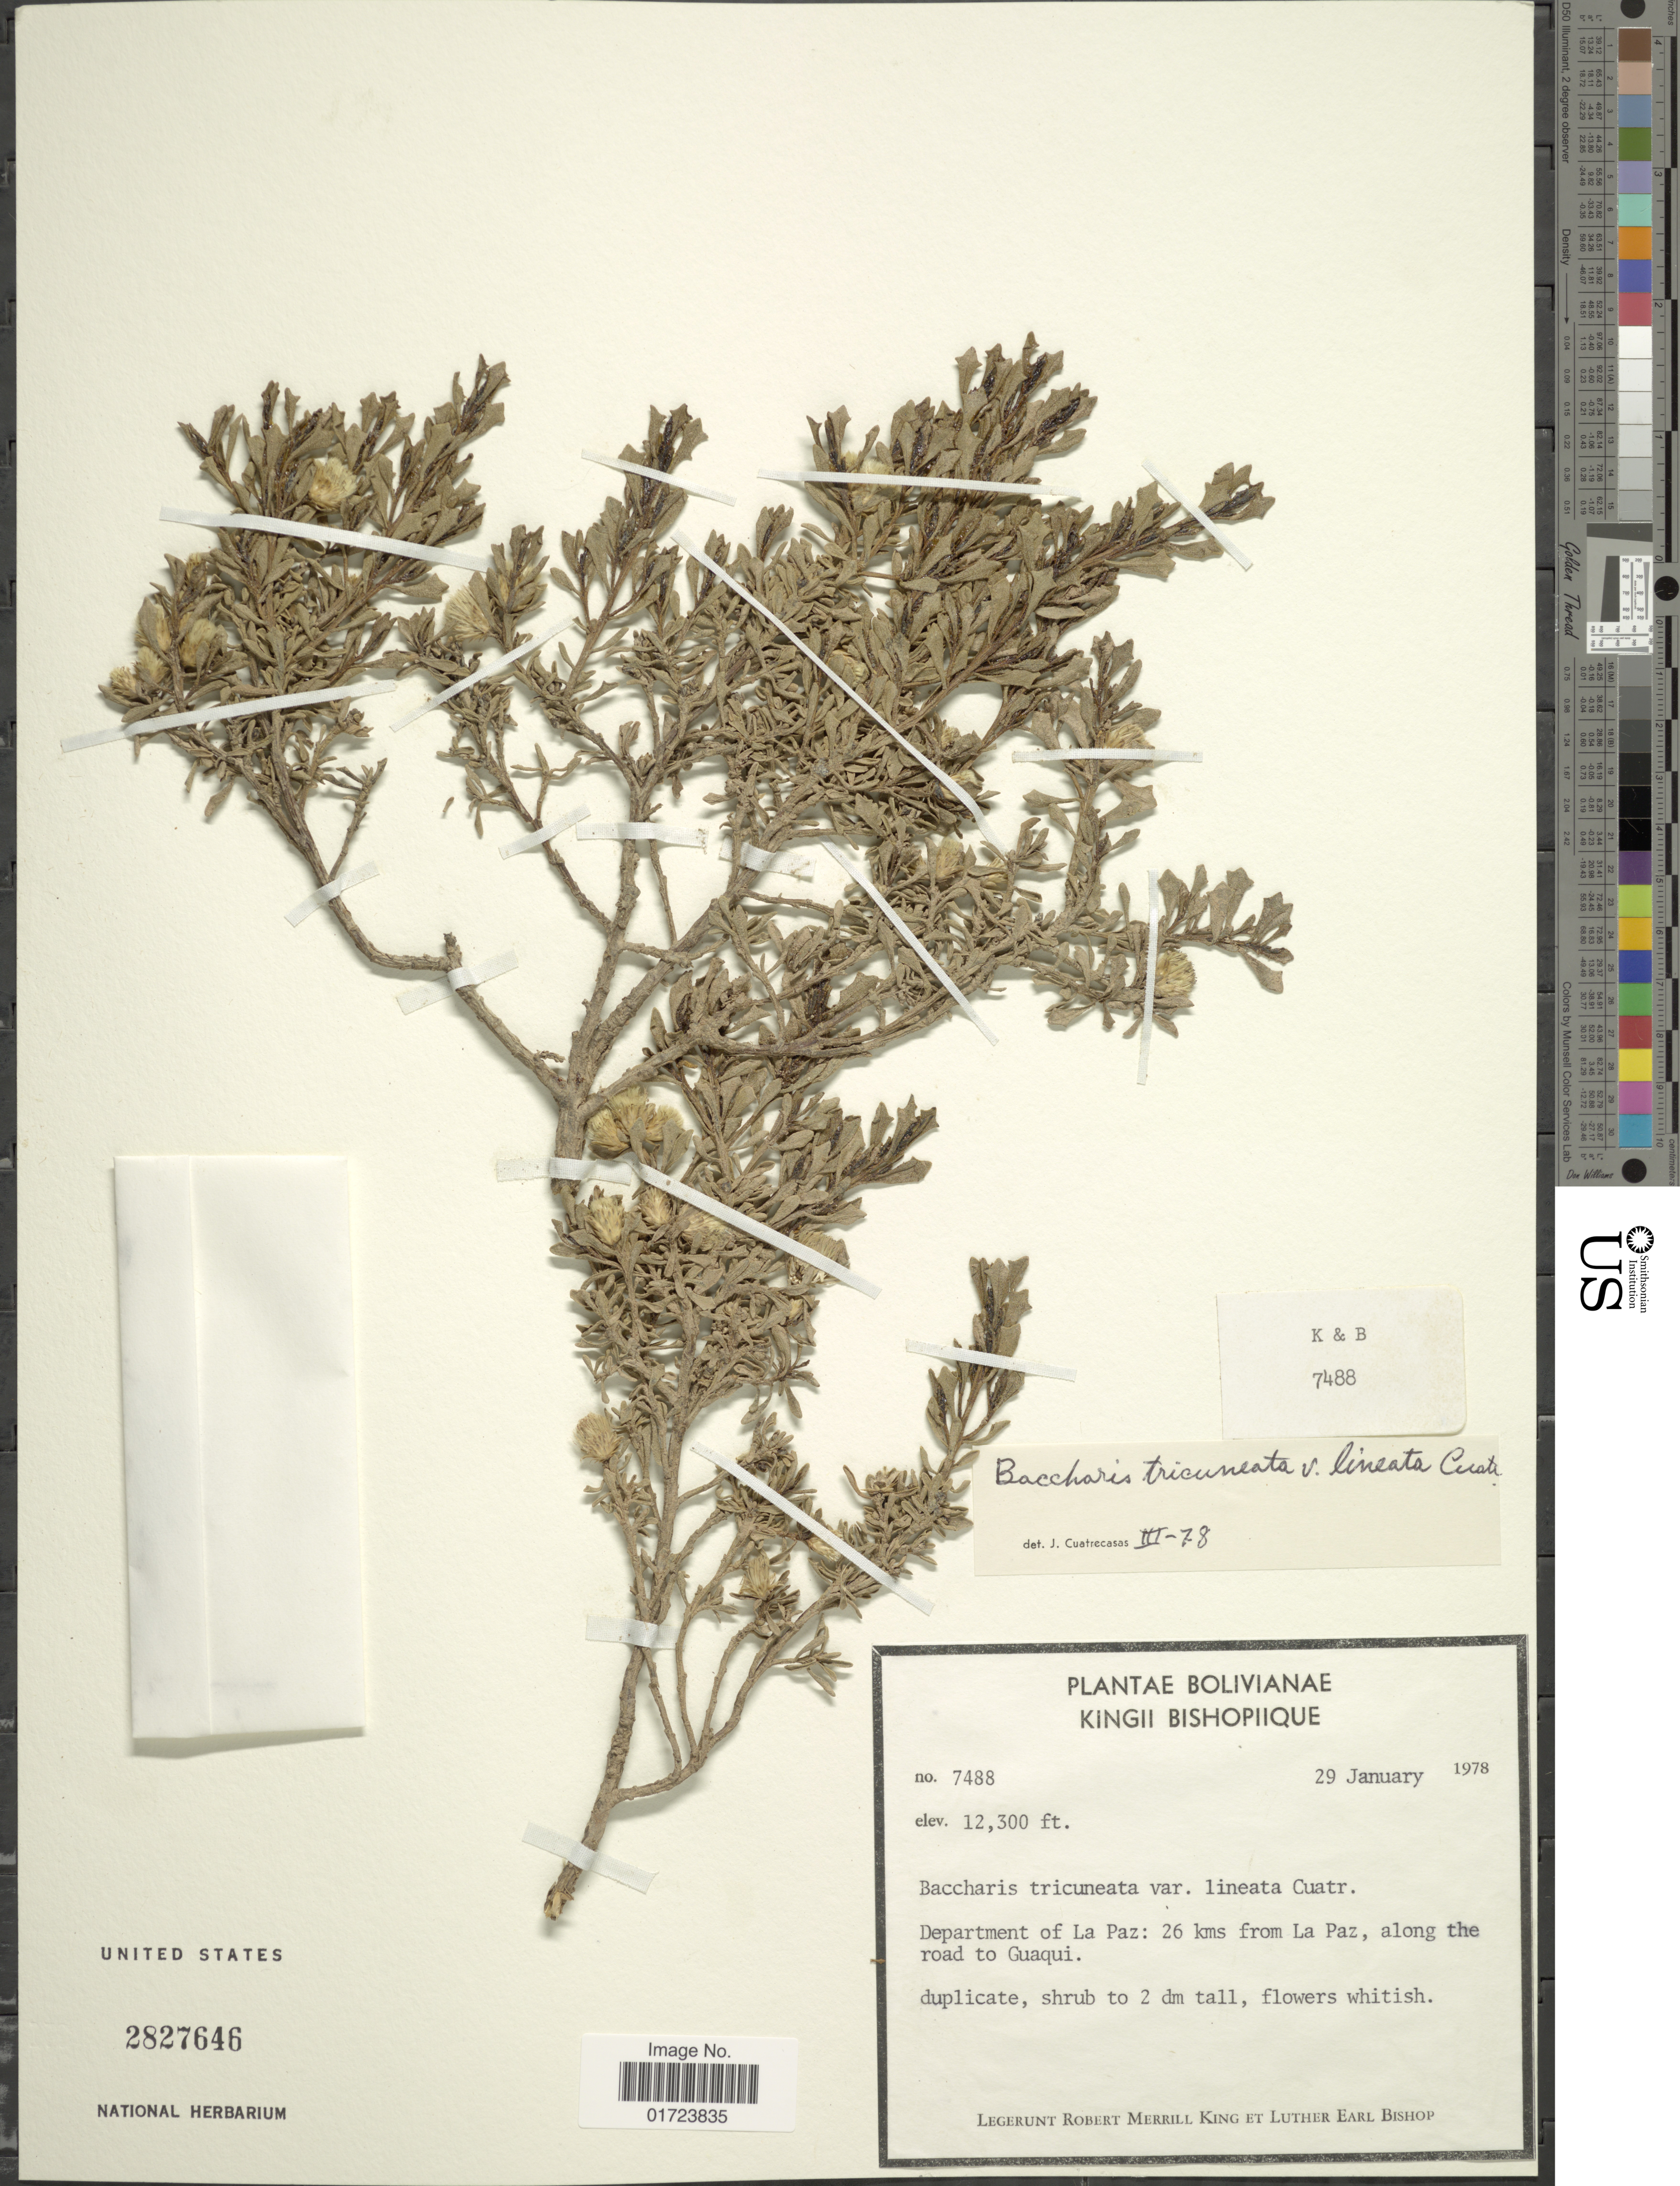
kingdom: Plantae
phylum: Tracheophyta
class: Magnoliopsida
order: Asterales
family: Asteraceae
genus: Baccharis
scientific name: Baccharis tricuneata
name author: (L. f.) Pers.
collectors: R. M. King & L. E. Bishop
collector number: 7488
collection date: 1978-01-29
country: Bolivia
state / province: La Paz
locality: Department of La Paz: 26 kms from La Paz, along the road to Guaqui.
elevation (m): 3749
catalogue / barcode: US 2827646